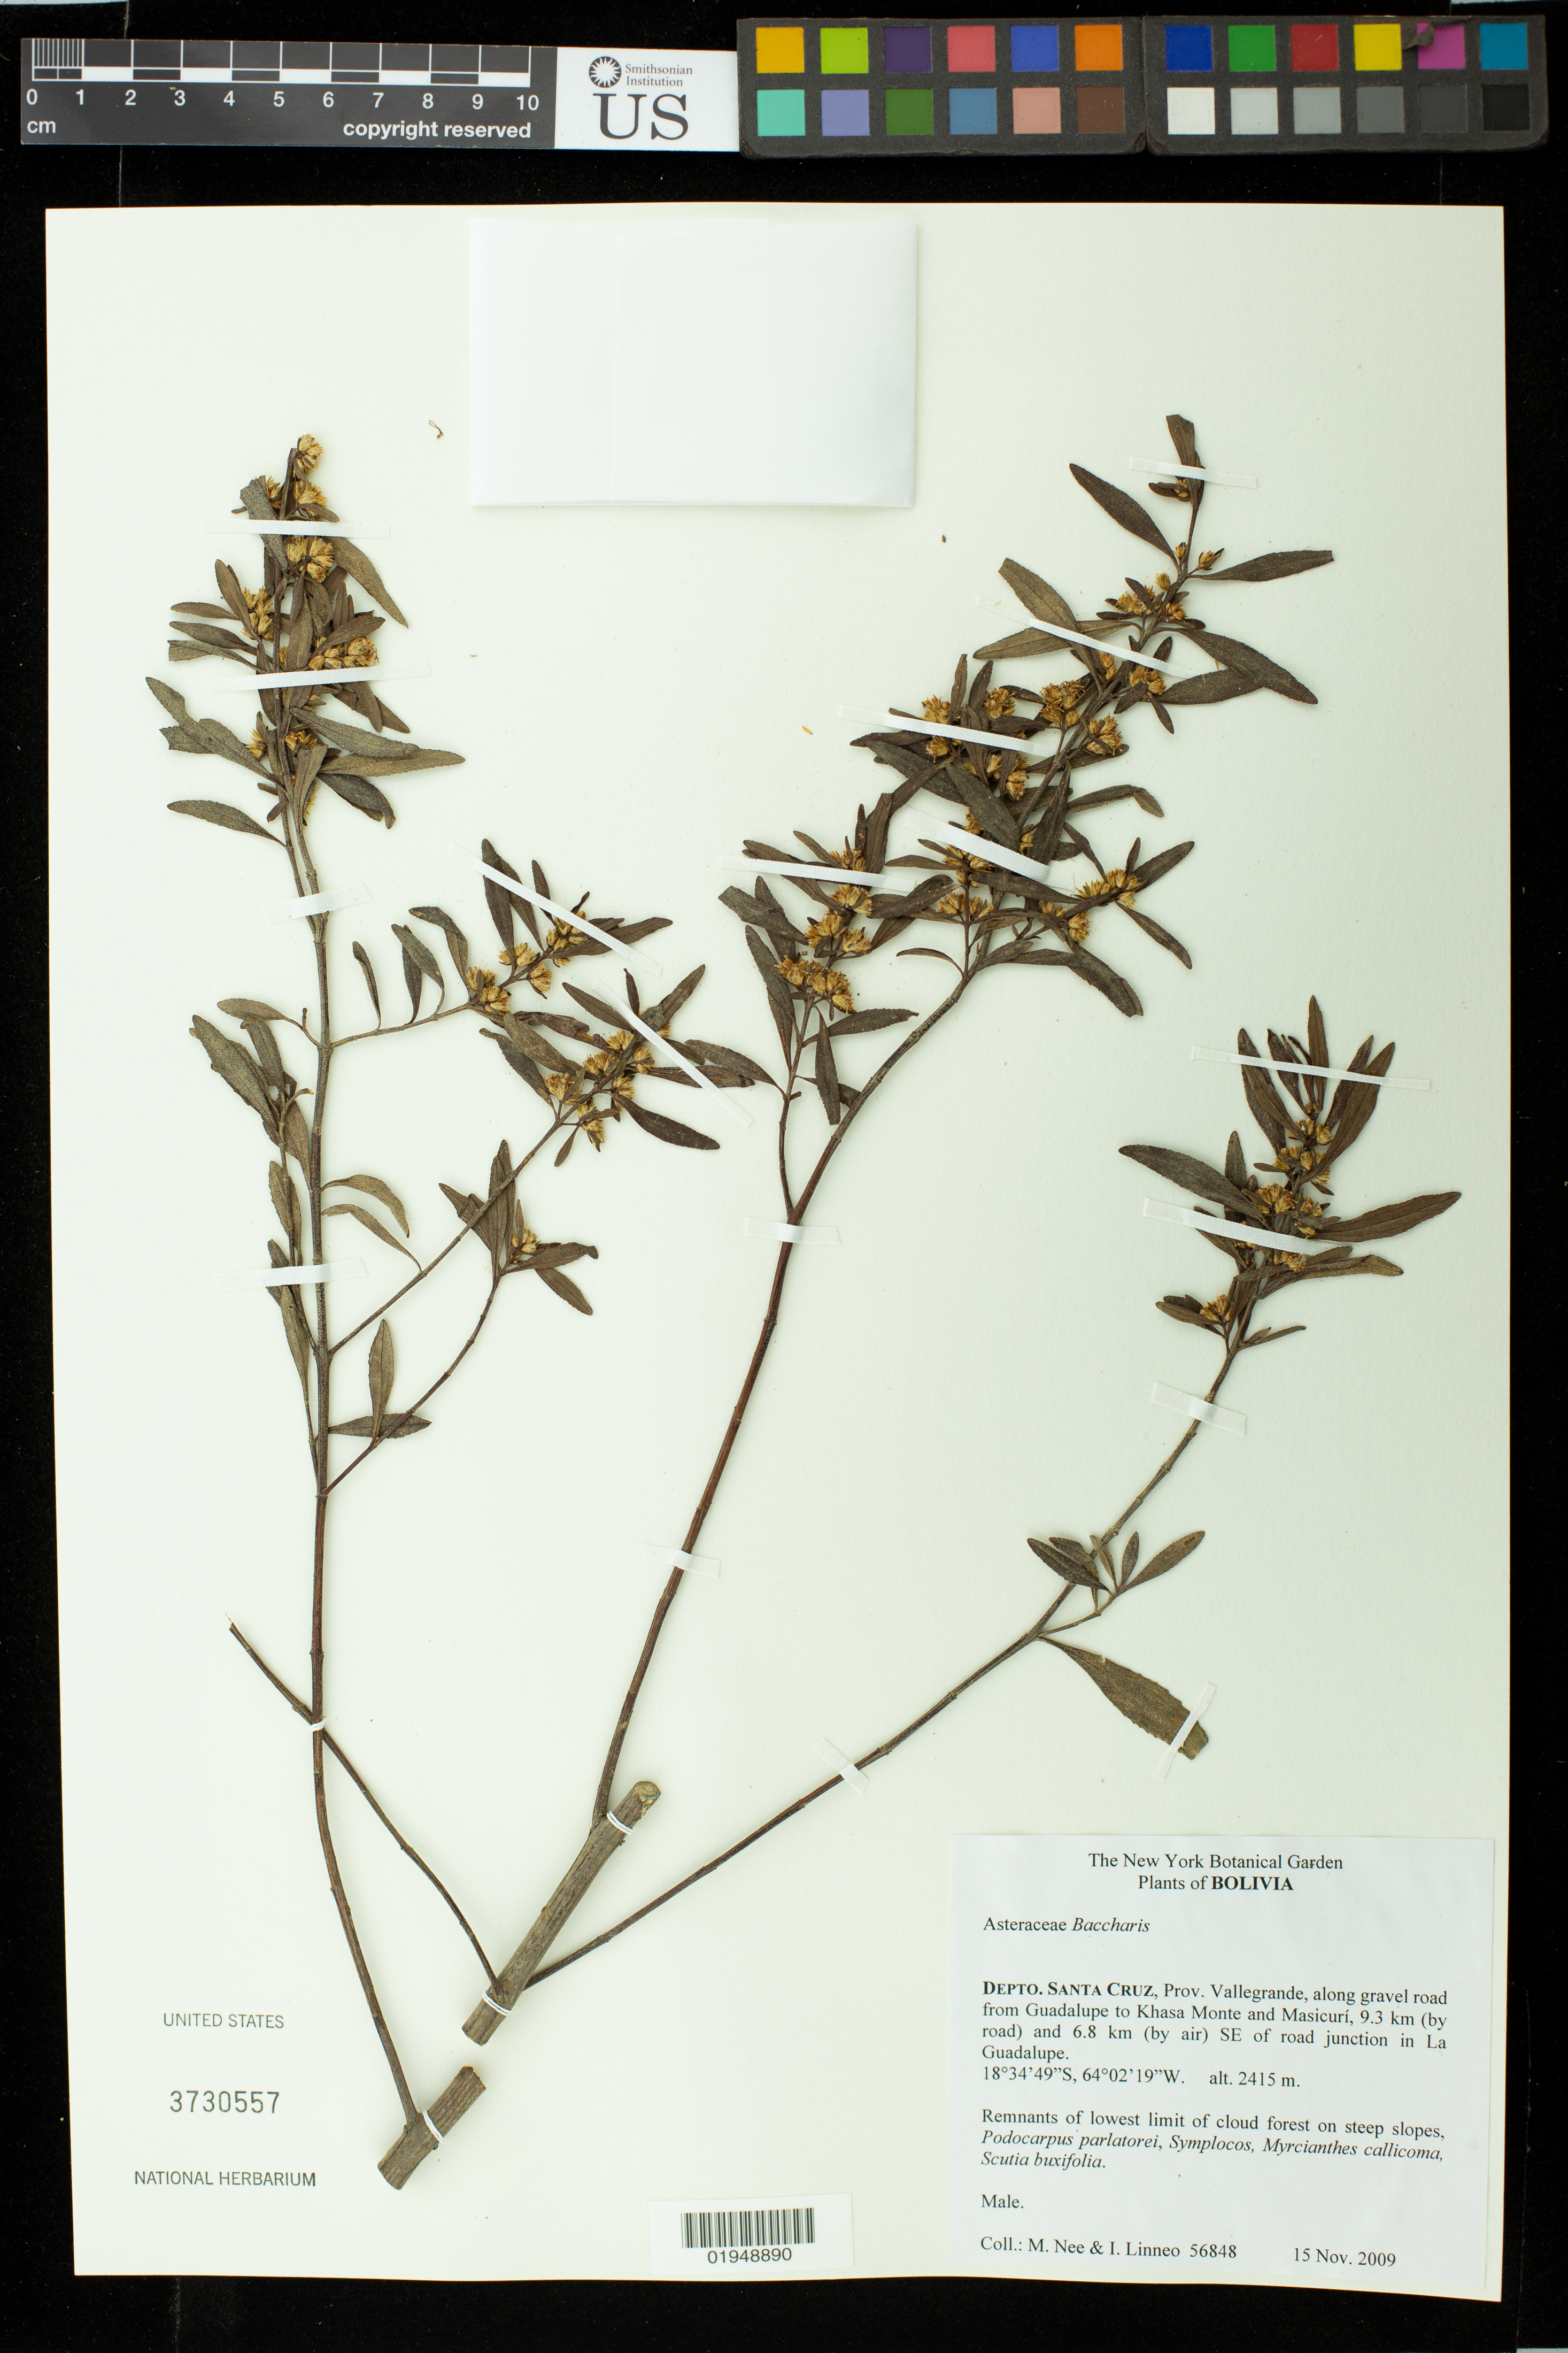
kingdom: Plantae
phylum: Tracheophyta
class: Magnoliopsida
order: Asterales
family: Asteraceae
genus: Baccharis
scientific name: Baccharis sp.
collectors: M. Nee & I. Linneo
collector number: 56848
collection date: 2009-11-15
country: Bolivia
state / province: Santa Cruz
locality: Depto. Santa Cruz, Prov. Vallegrande, along gravel road from Guadalupe to Khasa Monte and Masicuri, 19 km (by road) and 13 km (by air) S of junction with road to Piraymiri and Masicuri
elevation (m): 2470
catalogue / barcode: US 3730557